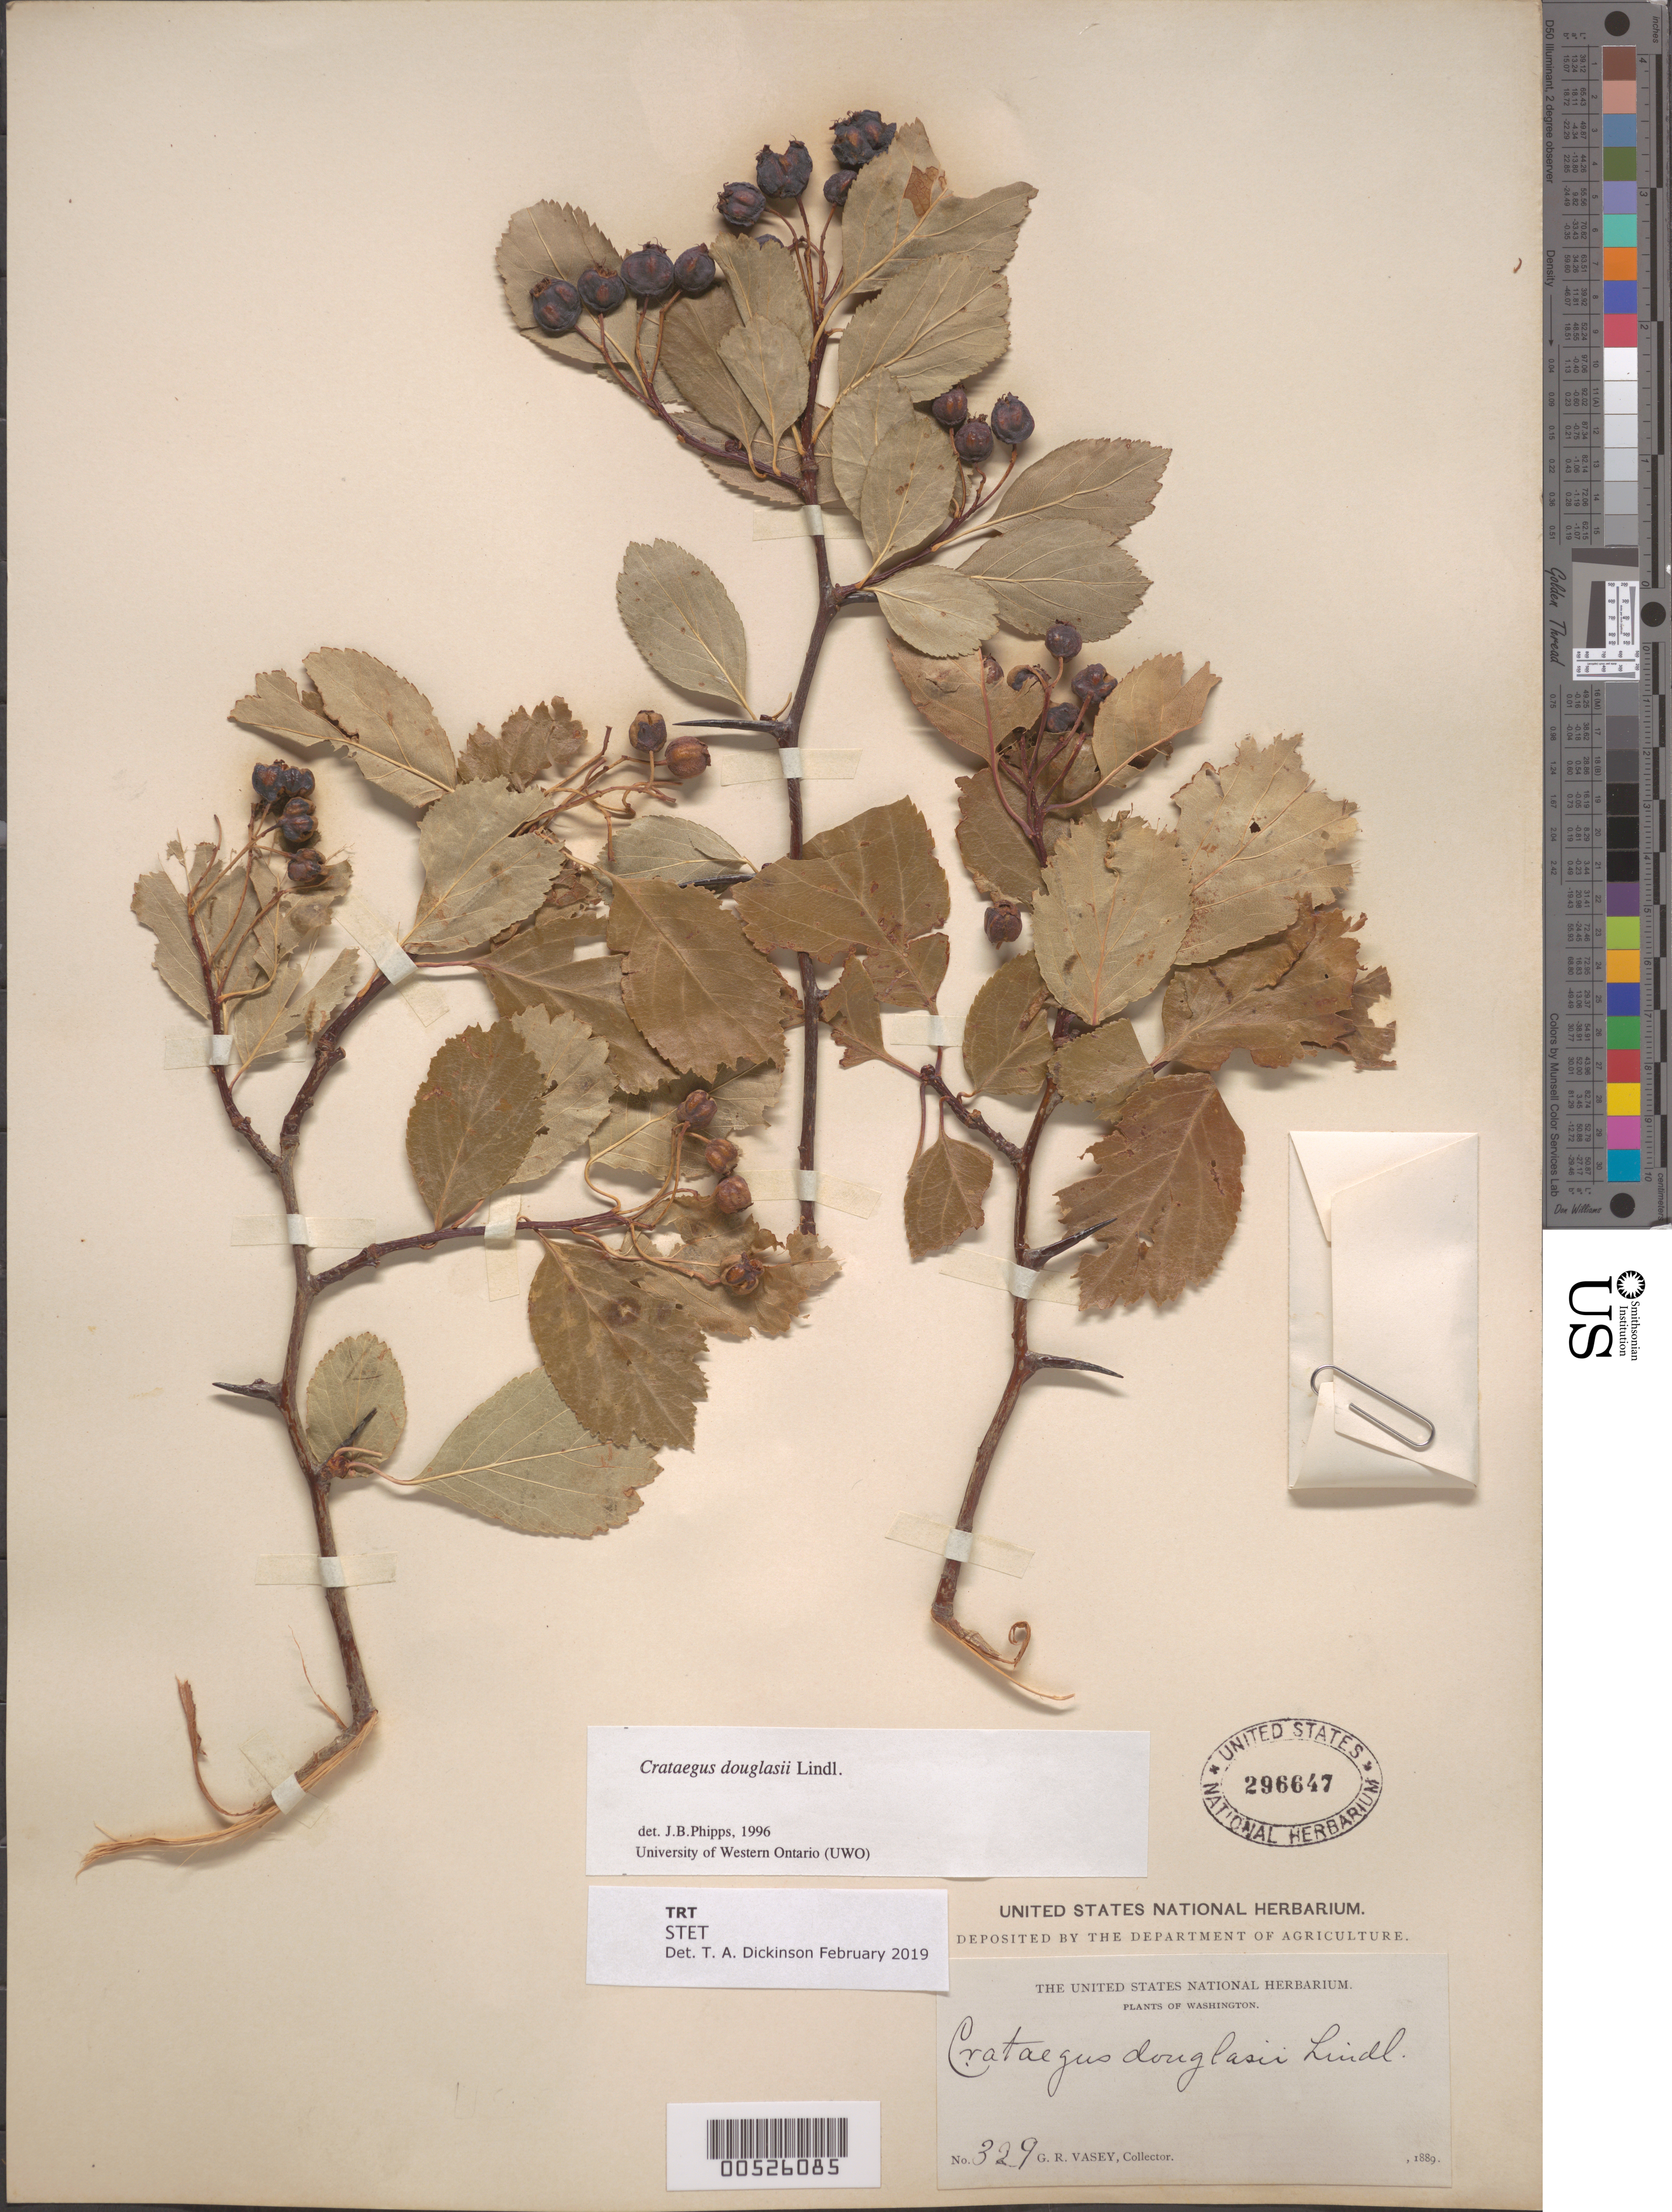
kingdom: Plantae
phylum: Tracheophyta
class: Magnoliopsida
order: Rosales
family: Rosaceae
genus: Crataegus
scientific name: Crataegus douglasii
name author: Lindl.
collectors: G. R. Vasey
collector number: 329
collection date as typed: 1889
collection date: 1889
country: United States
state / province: Washington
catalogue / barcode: US 296647